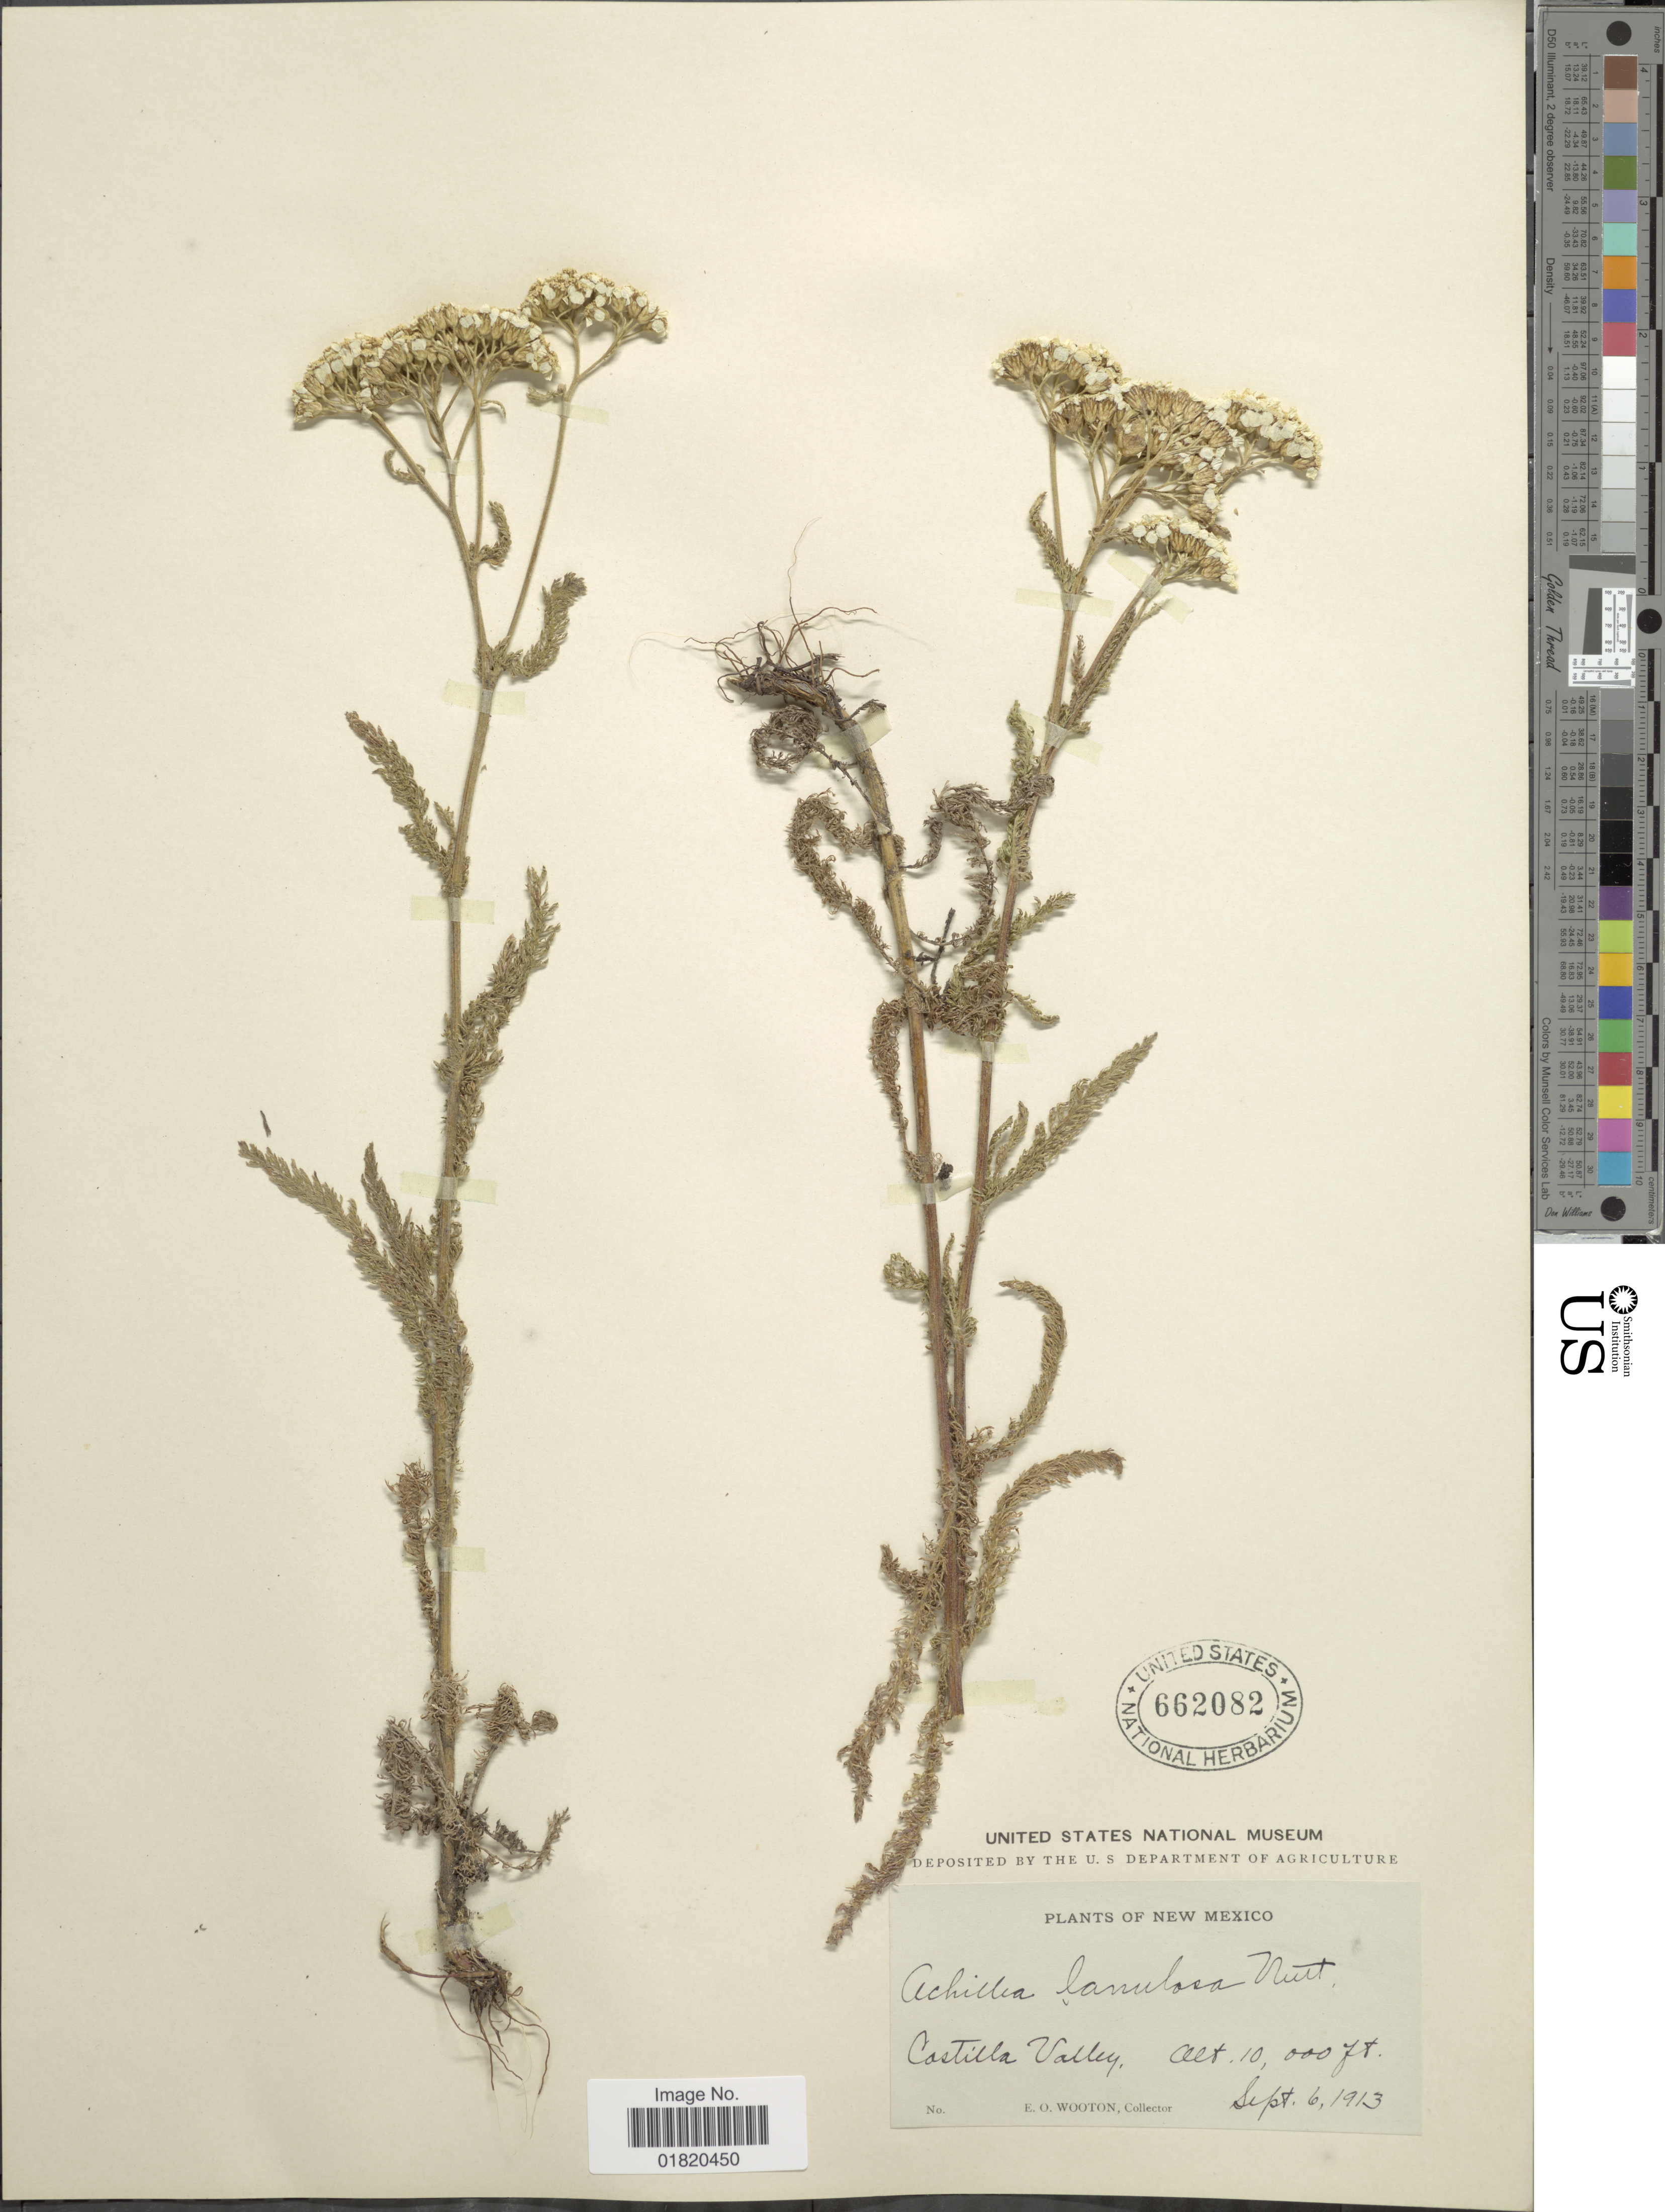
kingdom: Plantae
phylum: Tracheophyta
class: Magnoliopsida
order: Asterales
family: Asteraceae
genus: Achillea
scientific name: Achillea subalpina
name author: Greene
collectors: E. O. Wooton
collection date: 1913-09-06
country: United States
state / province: New Mexico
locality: Castilla Valley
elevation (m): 3048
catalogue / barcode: US 662082